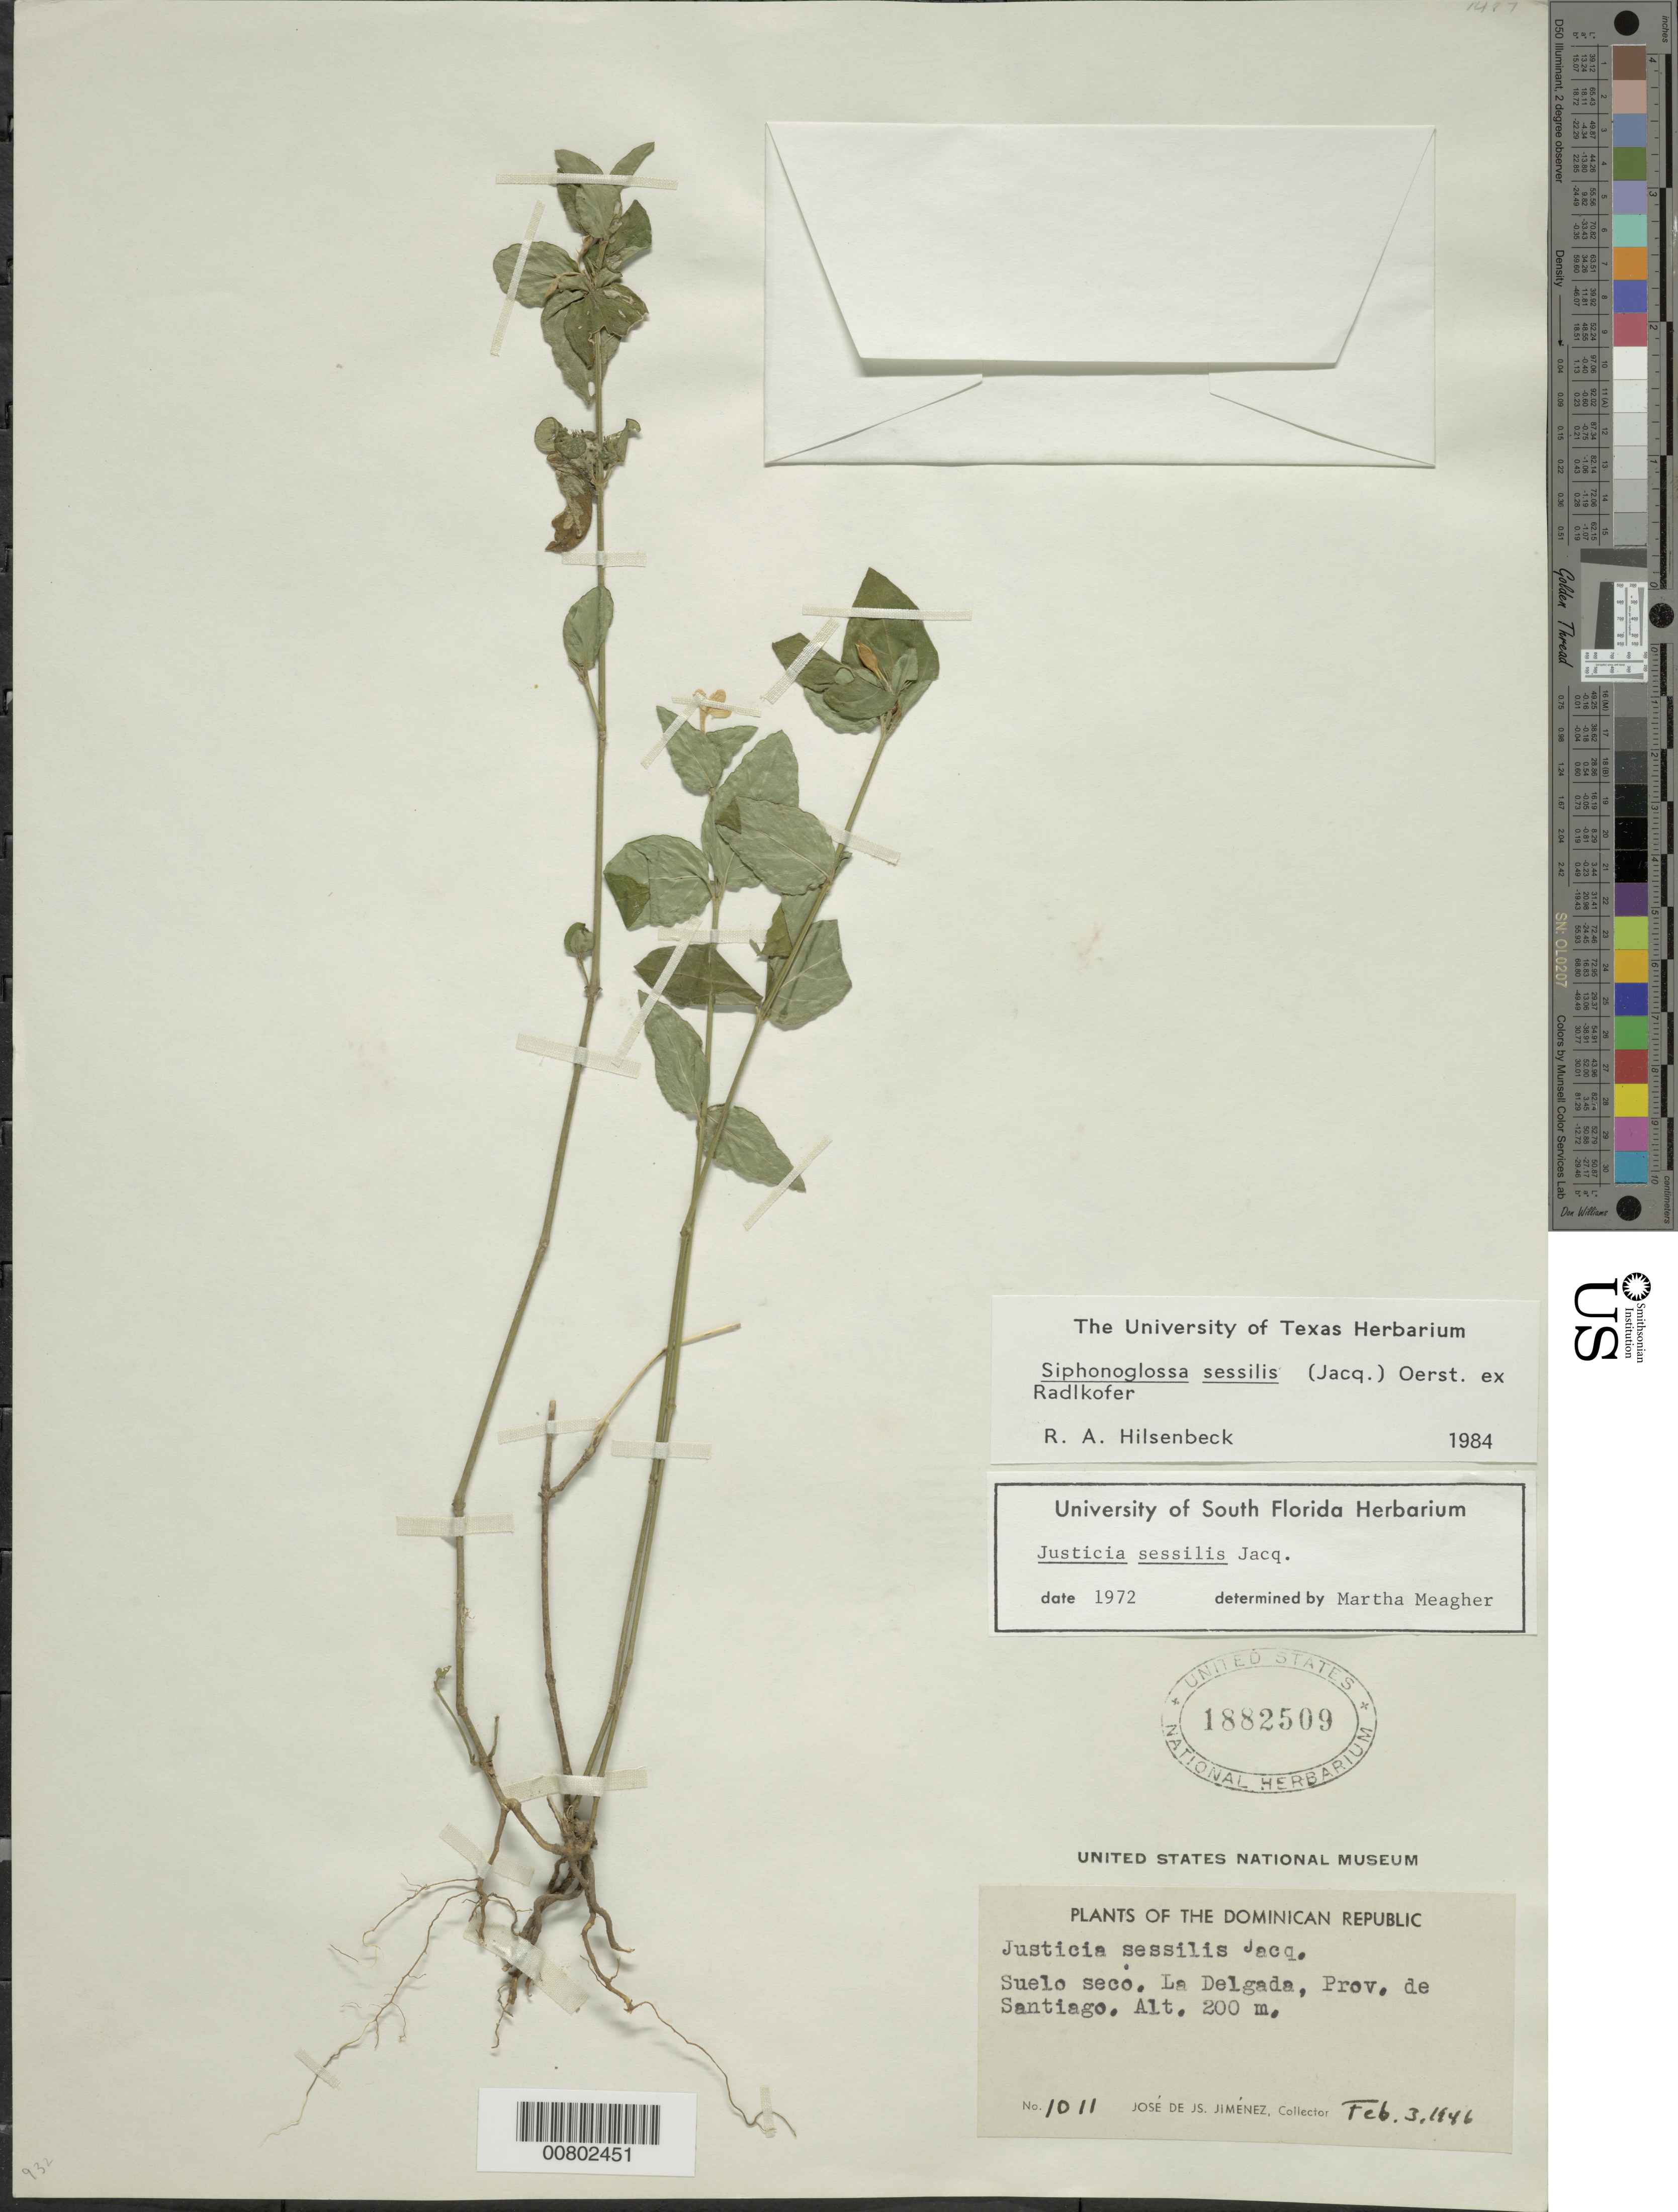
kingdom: Plantae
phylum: Tracheophyta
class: Magnoliopsida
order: Lamiales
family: Acanthaceae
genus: Siphonoglossa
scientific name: Siphonoglossa sessilis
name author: (Jacq.) D.N. Gibson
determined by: Hilsenbeck, R. A.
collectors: J. J. Jiménez Almonte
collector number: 1011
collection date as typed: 03 Feb 1946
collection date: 1946-02-03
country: Dominican Republic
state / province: Santiago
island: Hispaniola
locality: La Delgada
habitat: Suelo seco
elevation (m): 200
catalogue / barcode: US 1882509